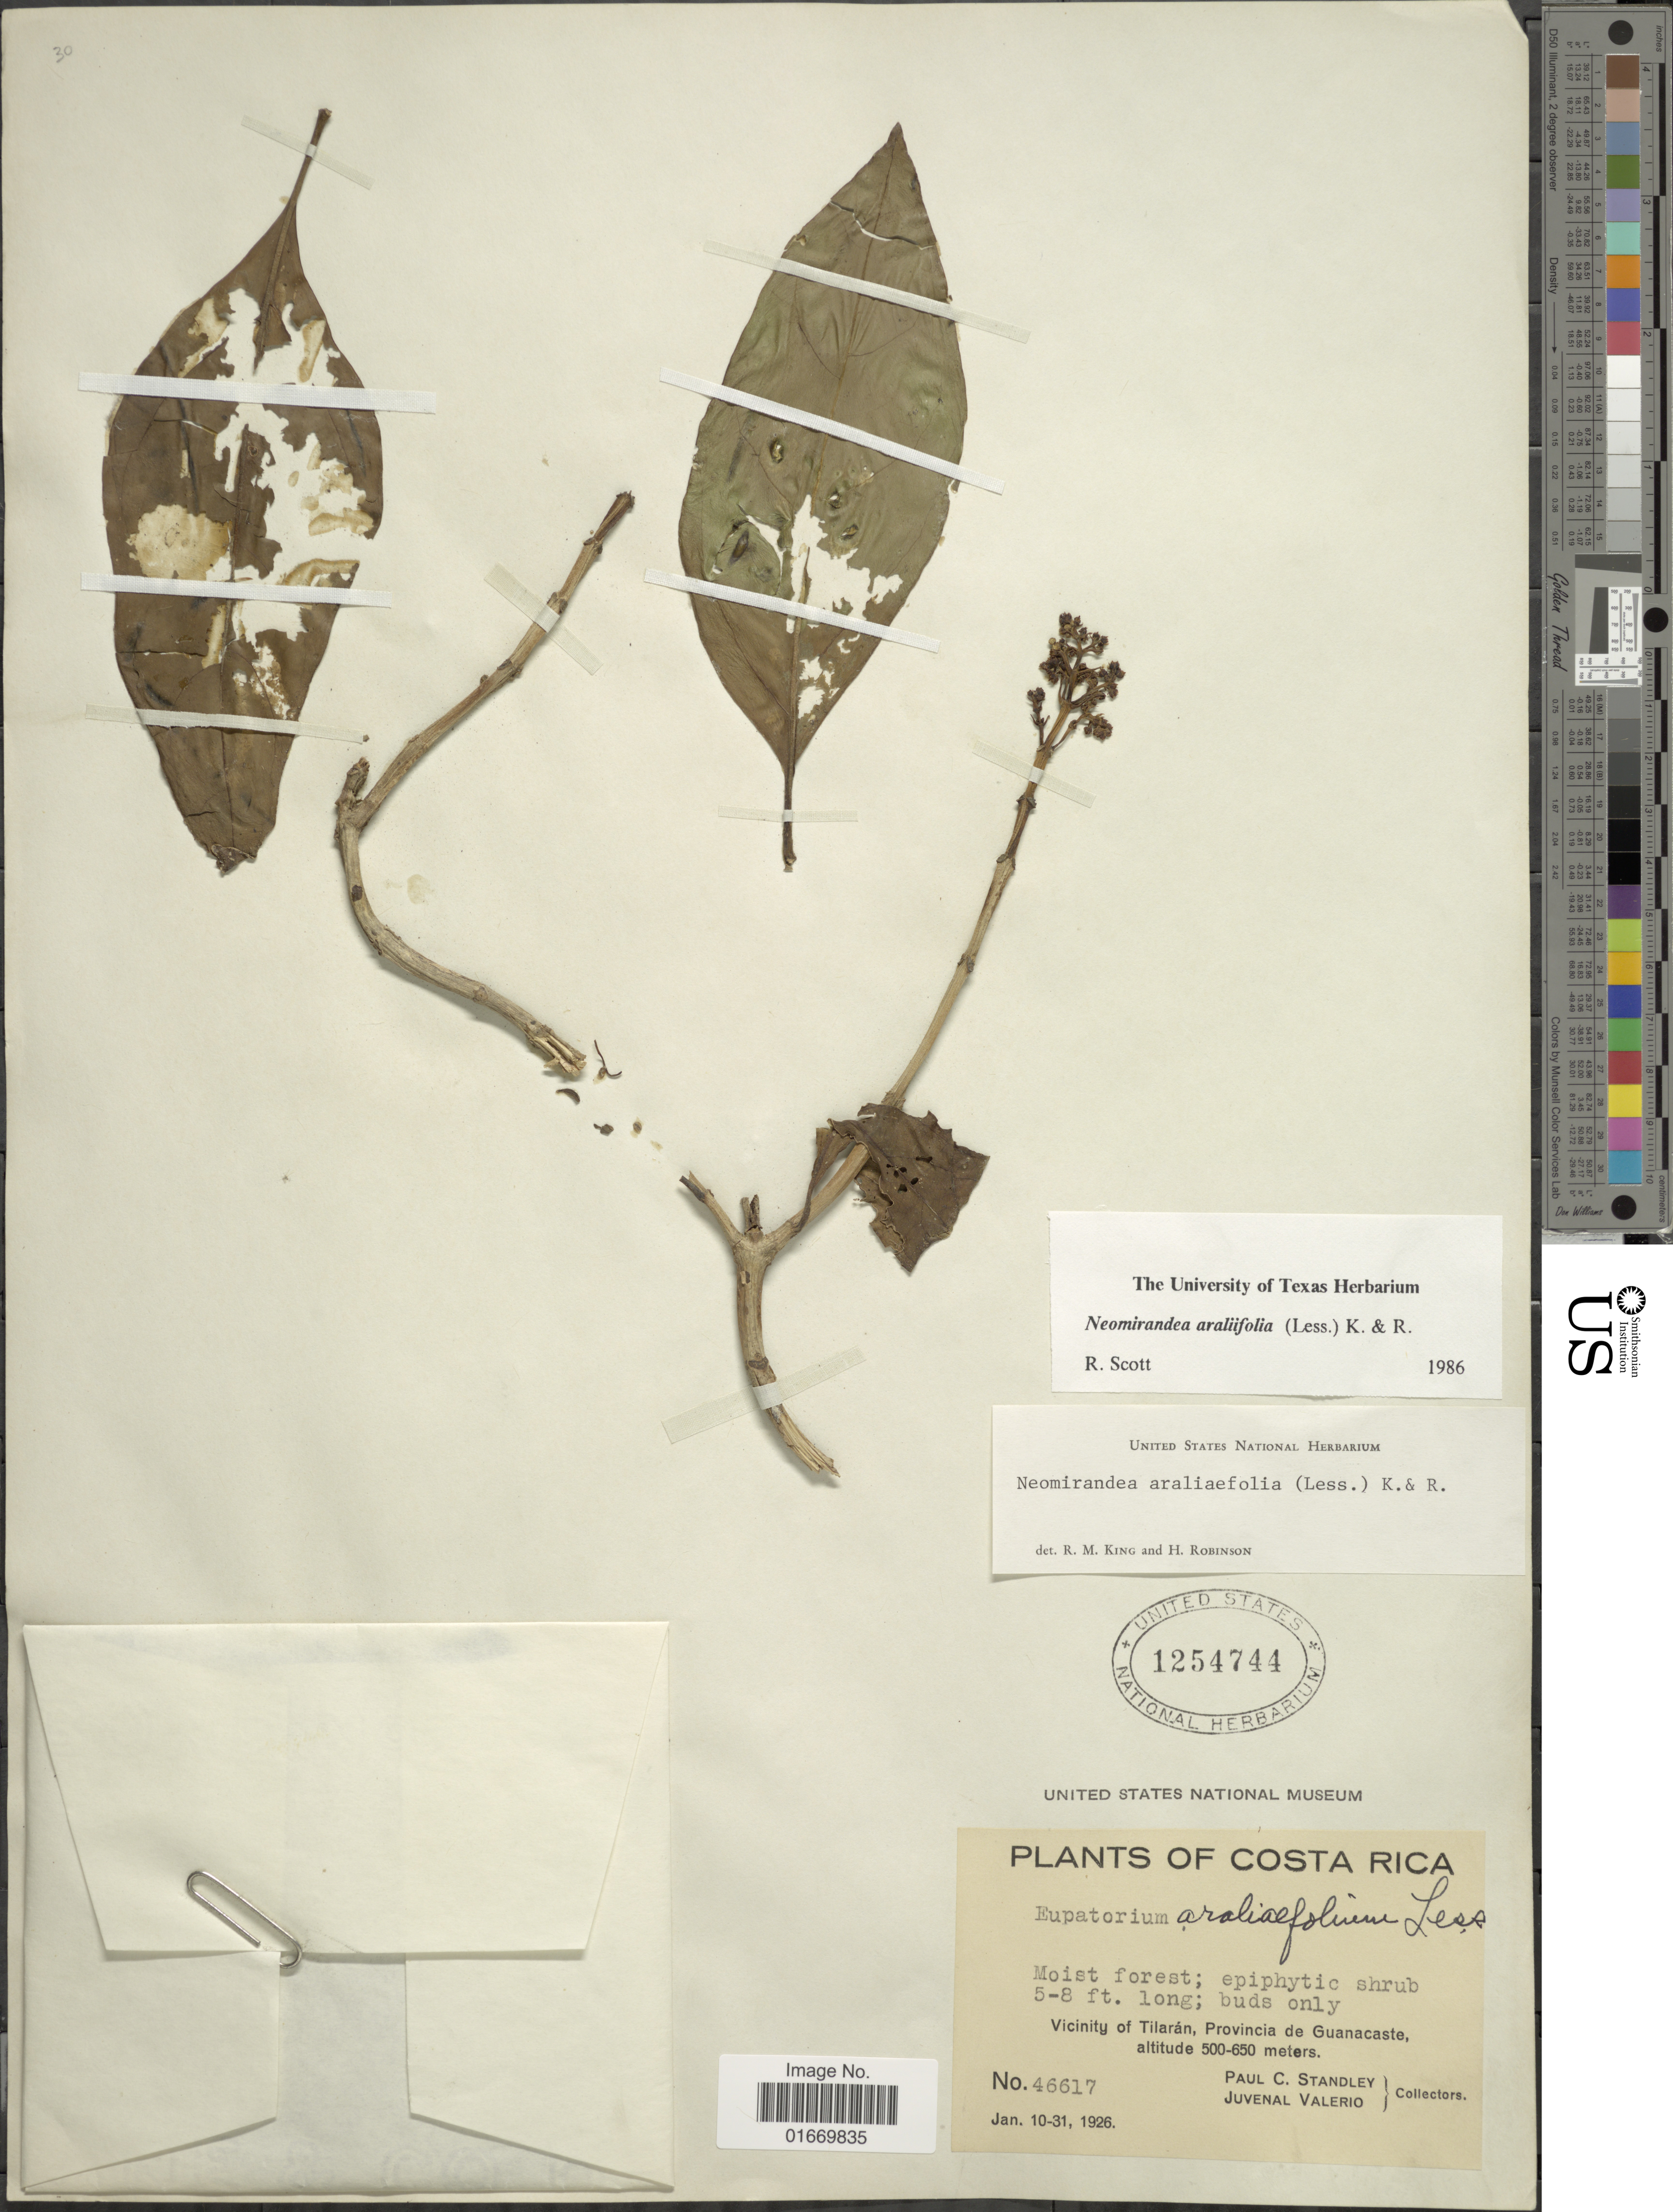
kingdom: Plantae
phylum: Tracheophyta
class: Magnoliopsida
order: Asterales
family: Asteraceae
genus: Neomirandea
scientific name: Neomirandea araliaefolia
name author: (Less.) R.M. King & H. Rob.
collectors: P. C. Standley & J. Valerio R.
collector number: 46617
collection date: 1926-01-10/1926-01-31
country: Costa Rica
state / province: Guanacaste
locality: Vicinity of Tilaran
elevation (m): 500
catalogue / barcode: US 1254744